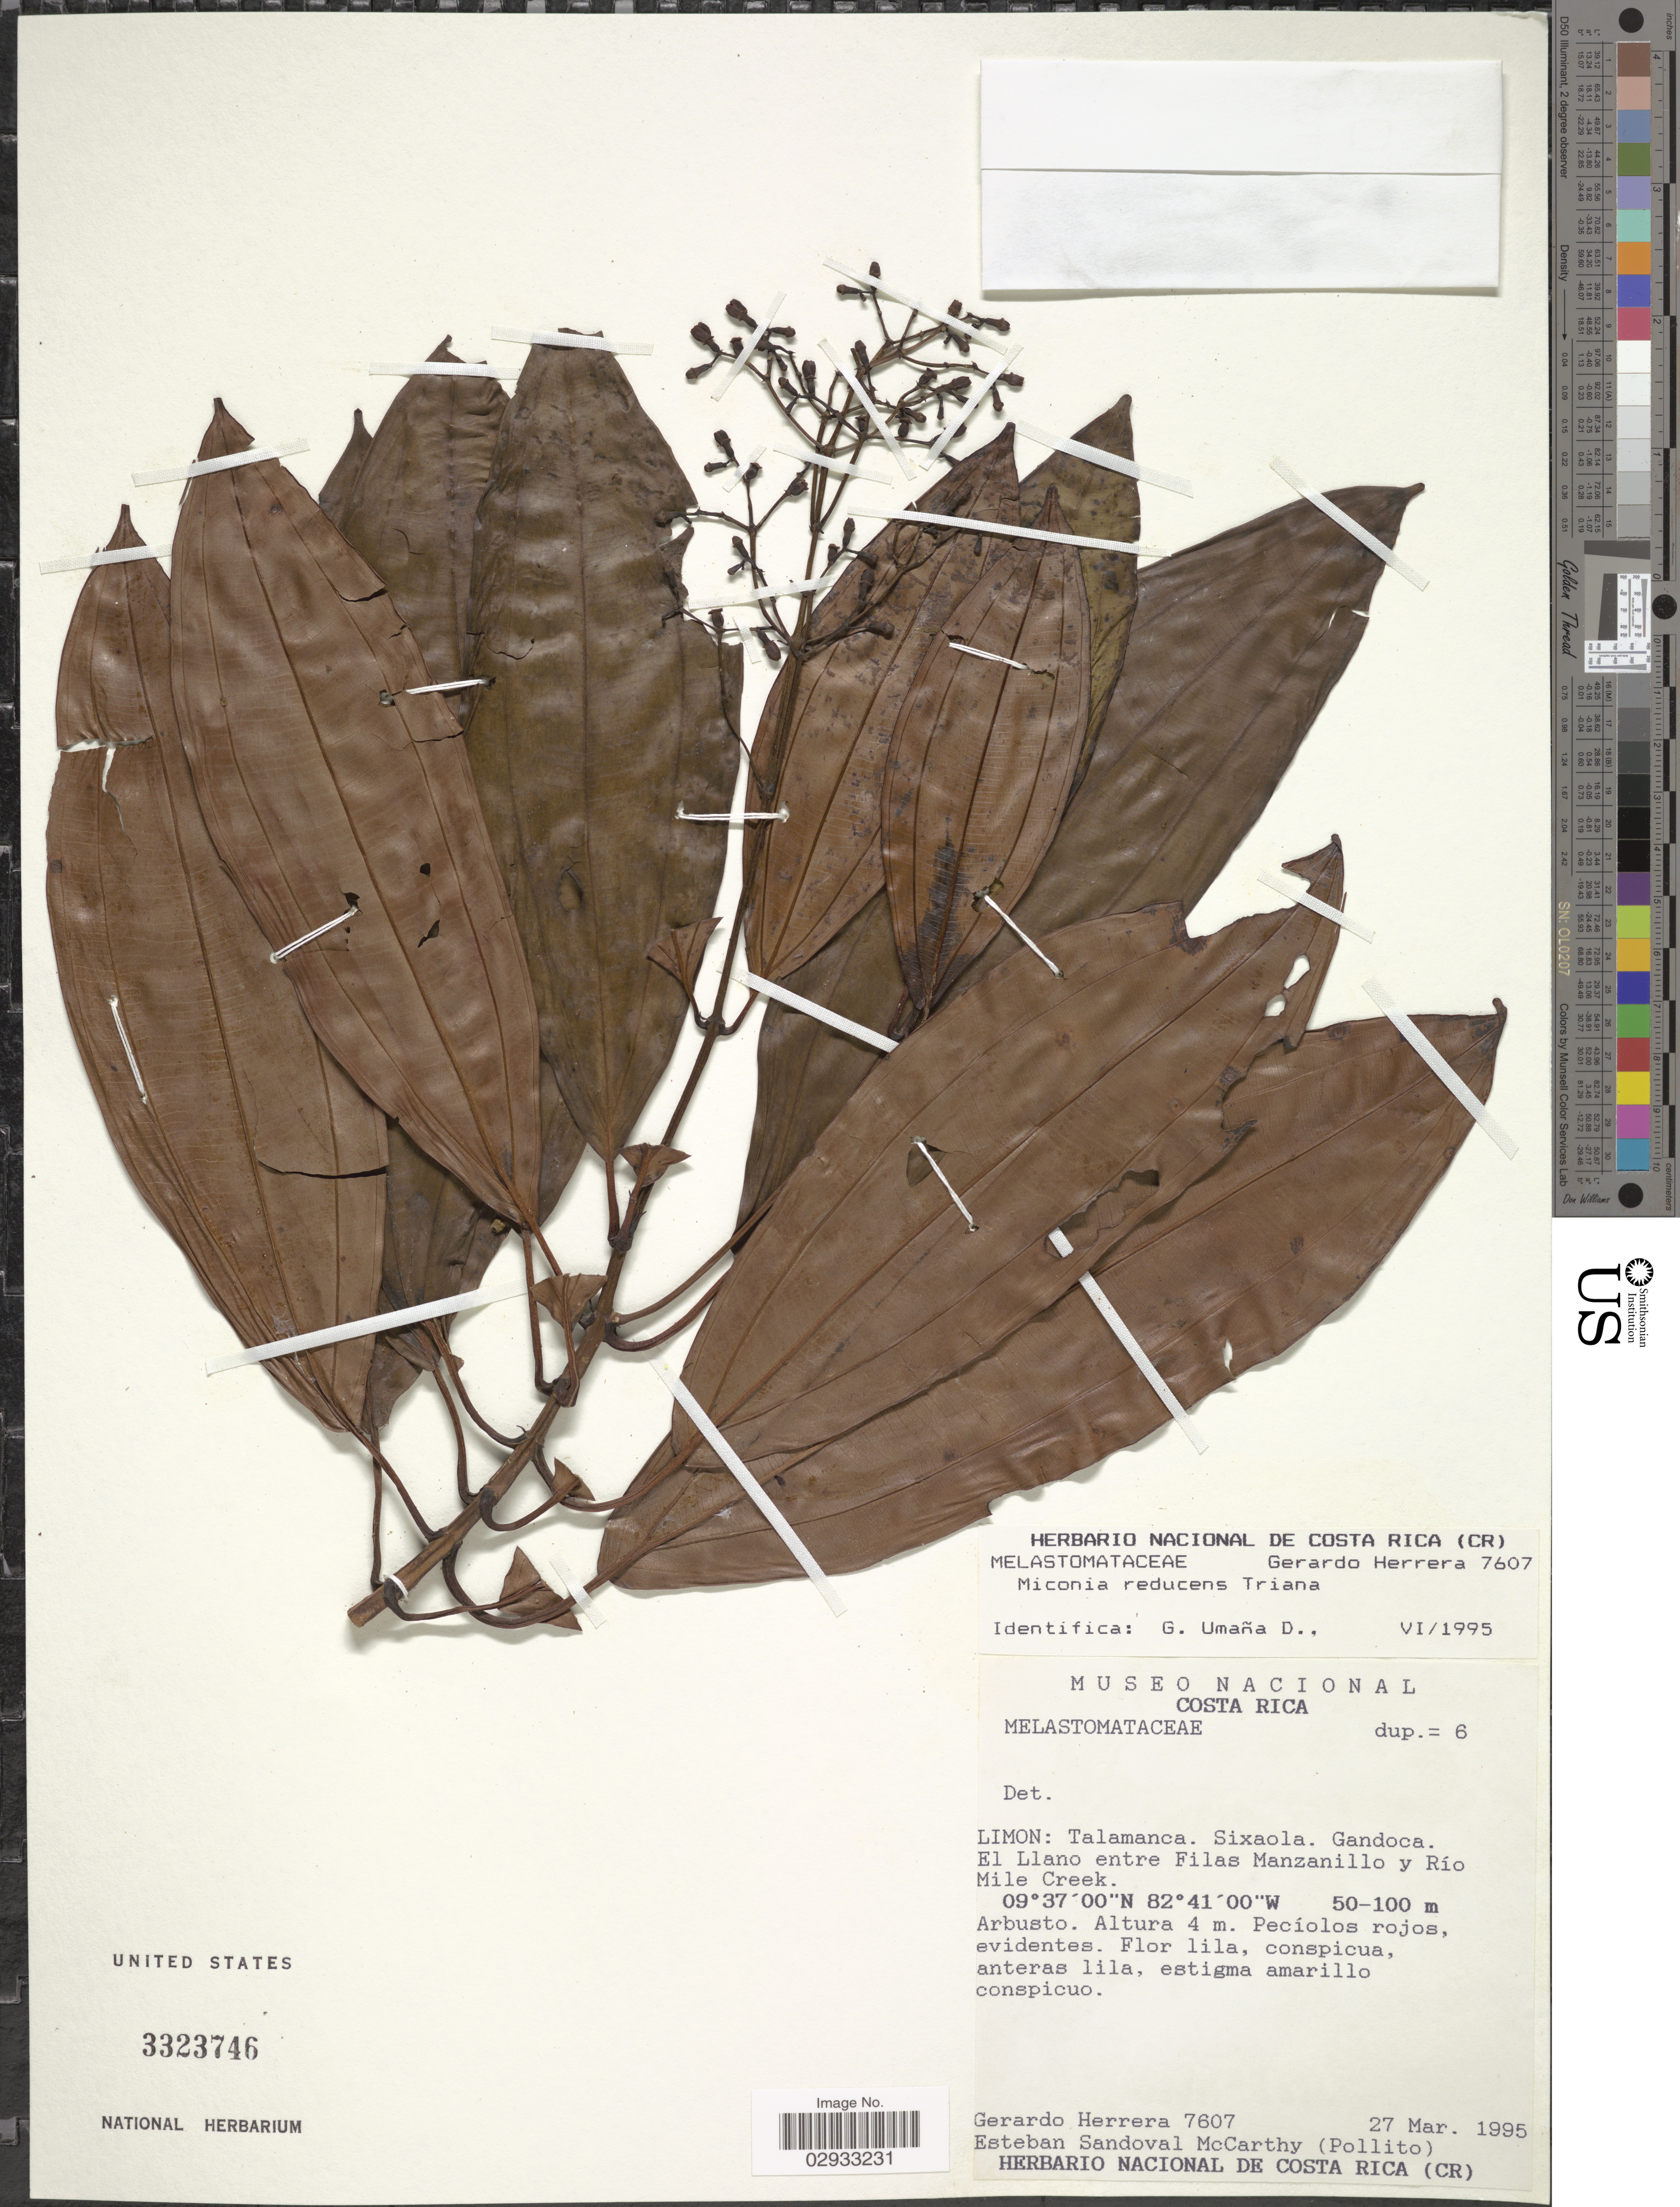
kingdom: Plantae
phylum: Tracheophyta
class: Magnoliopsida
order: Myrtales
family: Melastomataceae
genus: Miconia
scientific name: Miconia reducens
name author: Triana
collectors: G. Herrera & E. McCarthy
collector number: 7607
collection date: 1995-03-27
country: Costa Rica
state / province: Limón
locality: Talamanca. Sixaola. Gandoca. El Llano entre Filas Manzanillo y Río Mile Creek.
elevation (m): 50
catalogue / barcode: US 3323746